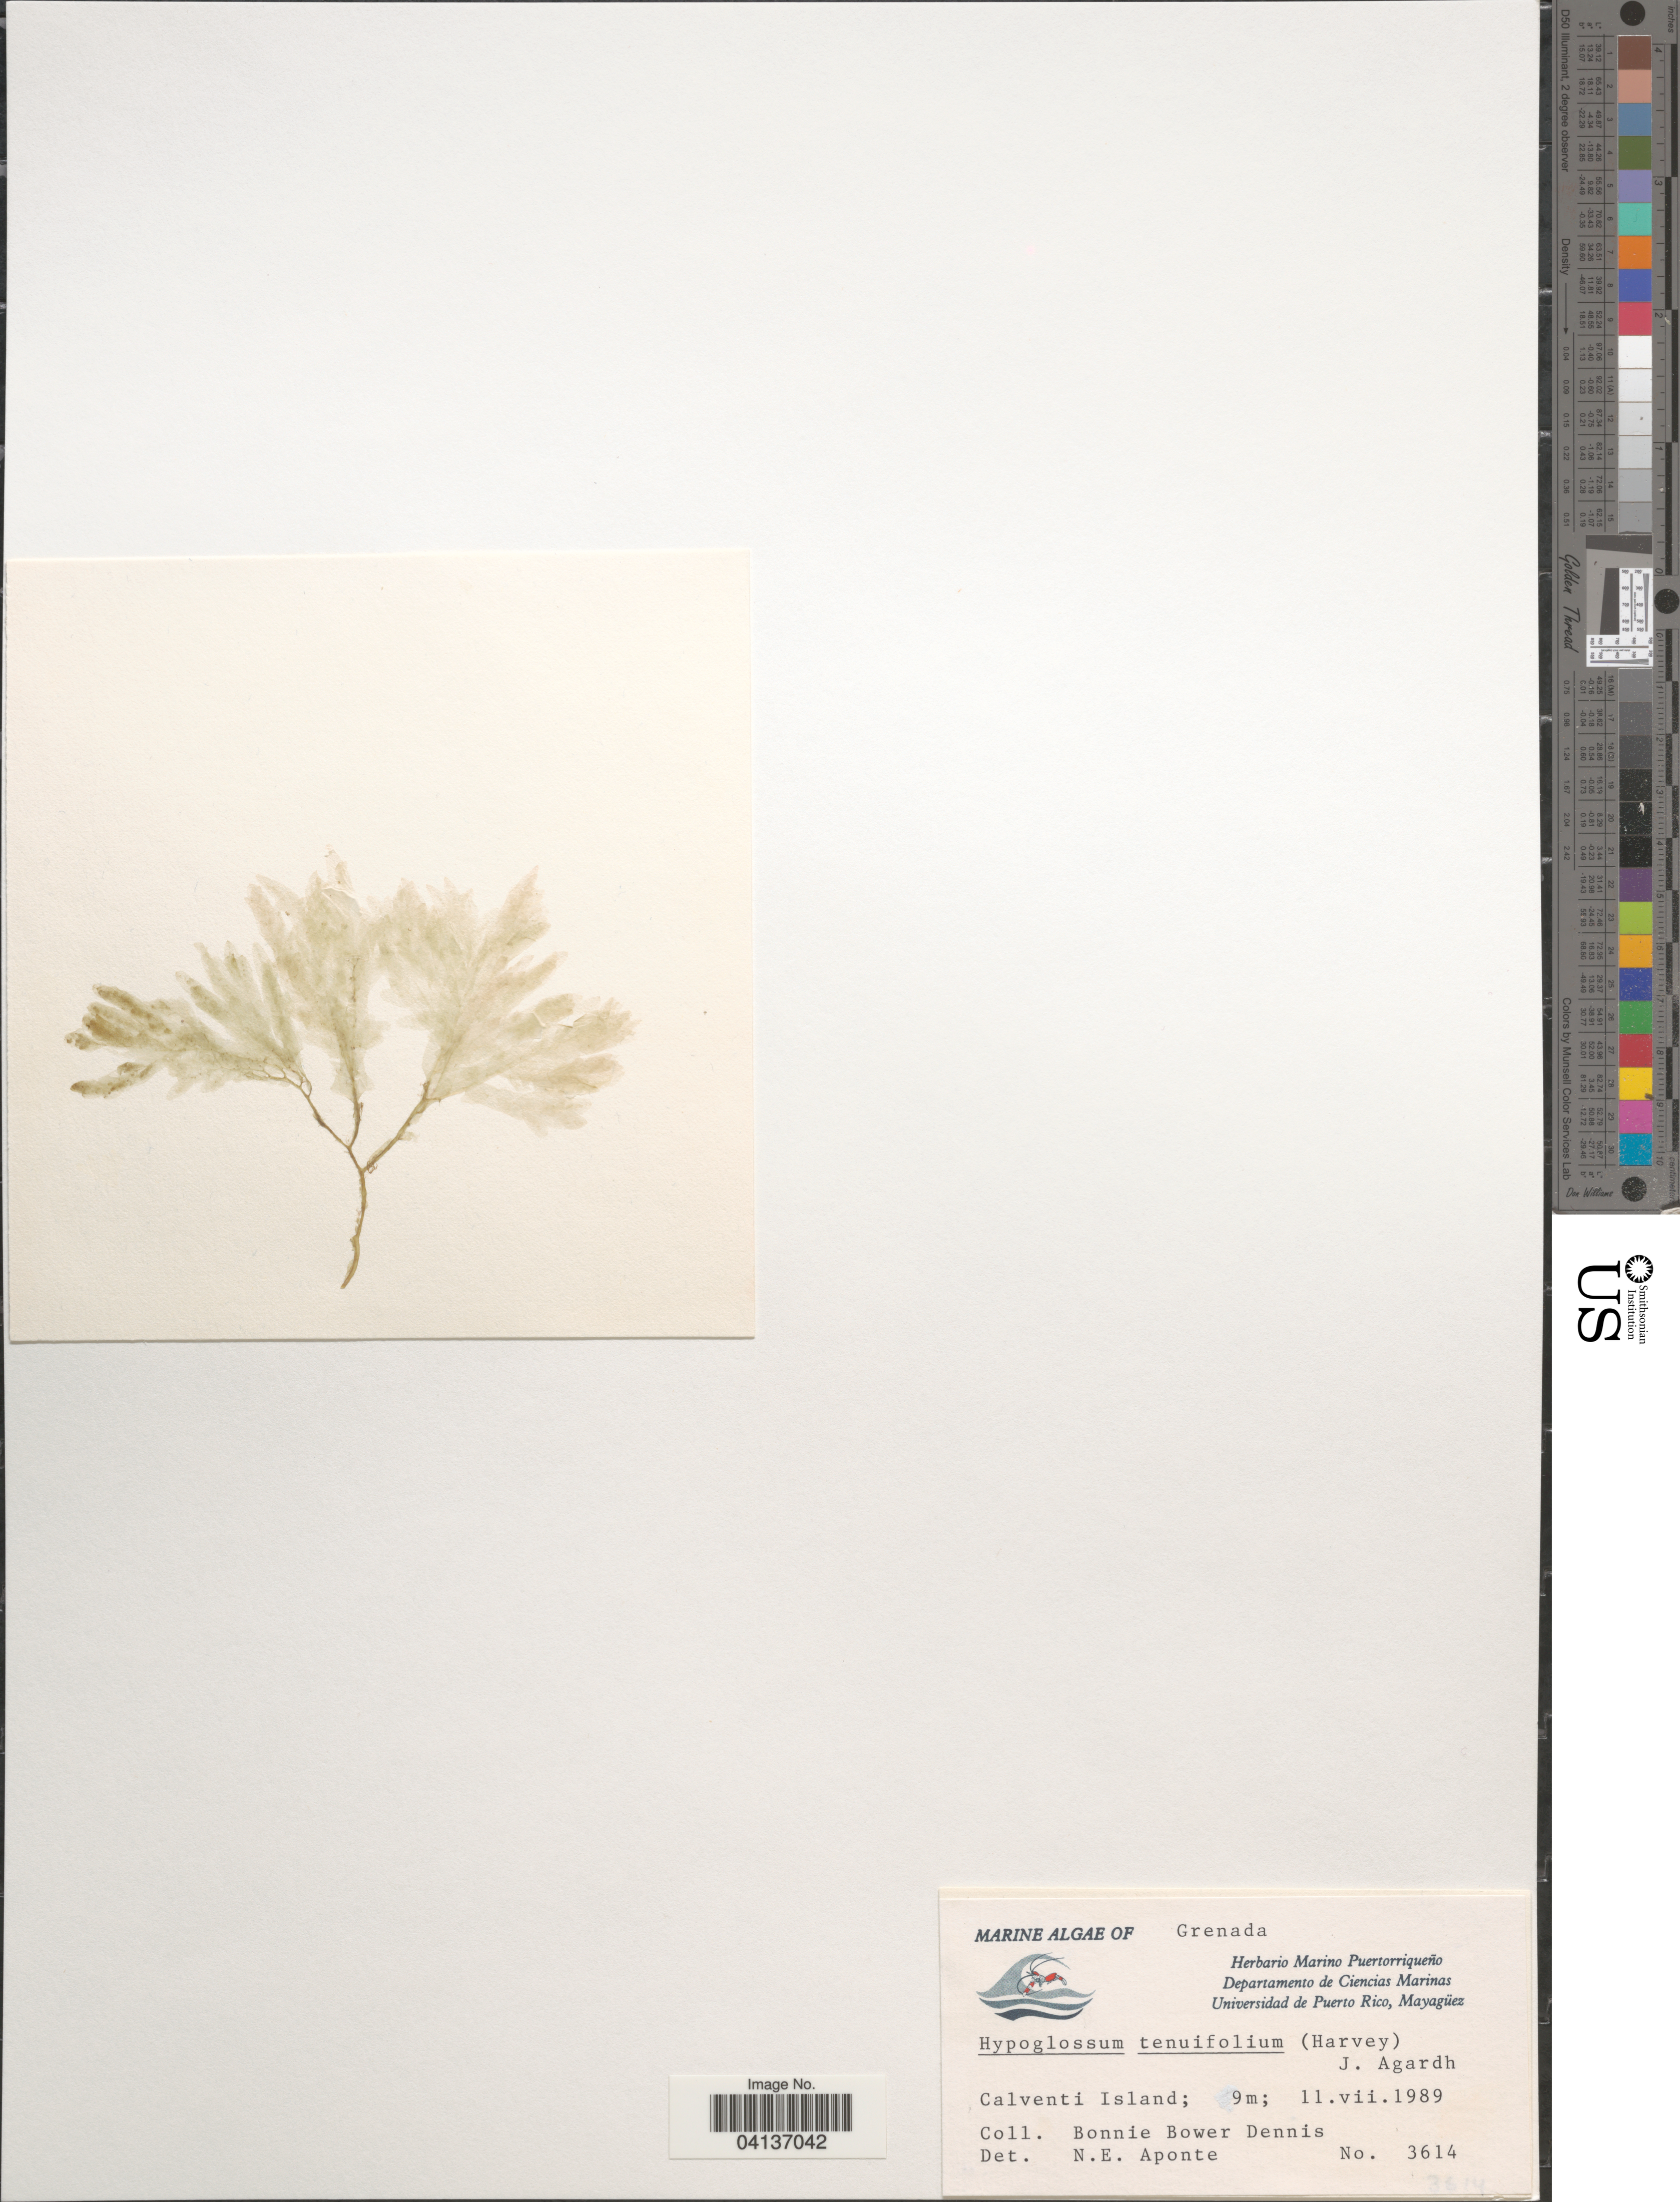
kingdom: Plantae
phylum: Rhodophyta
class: Florideophyceae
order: Ceramiales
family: Delesseriaceae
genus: Hypoglossum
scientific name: Hypoglossum tenuifolium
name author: (Harv.) J. Agardh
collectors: B. Dennis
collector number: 3614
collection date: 1989-07-11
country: Grenada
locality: Calventi Island.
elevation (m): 9